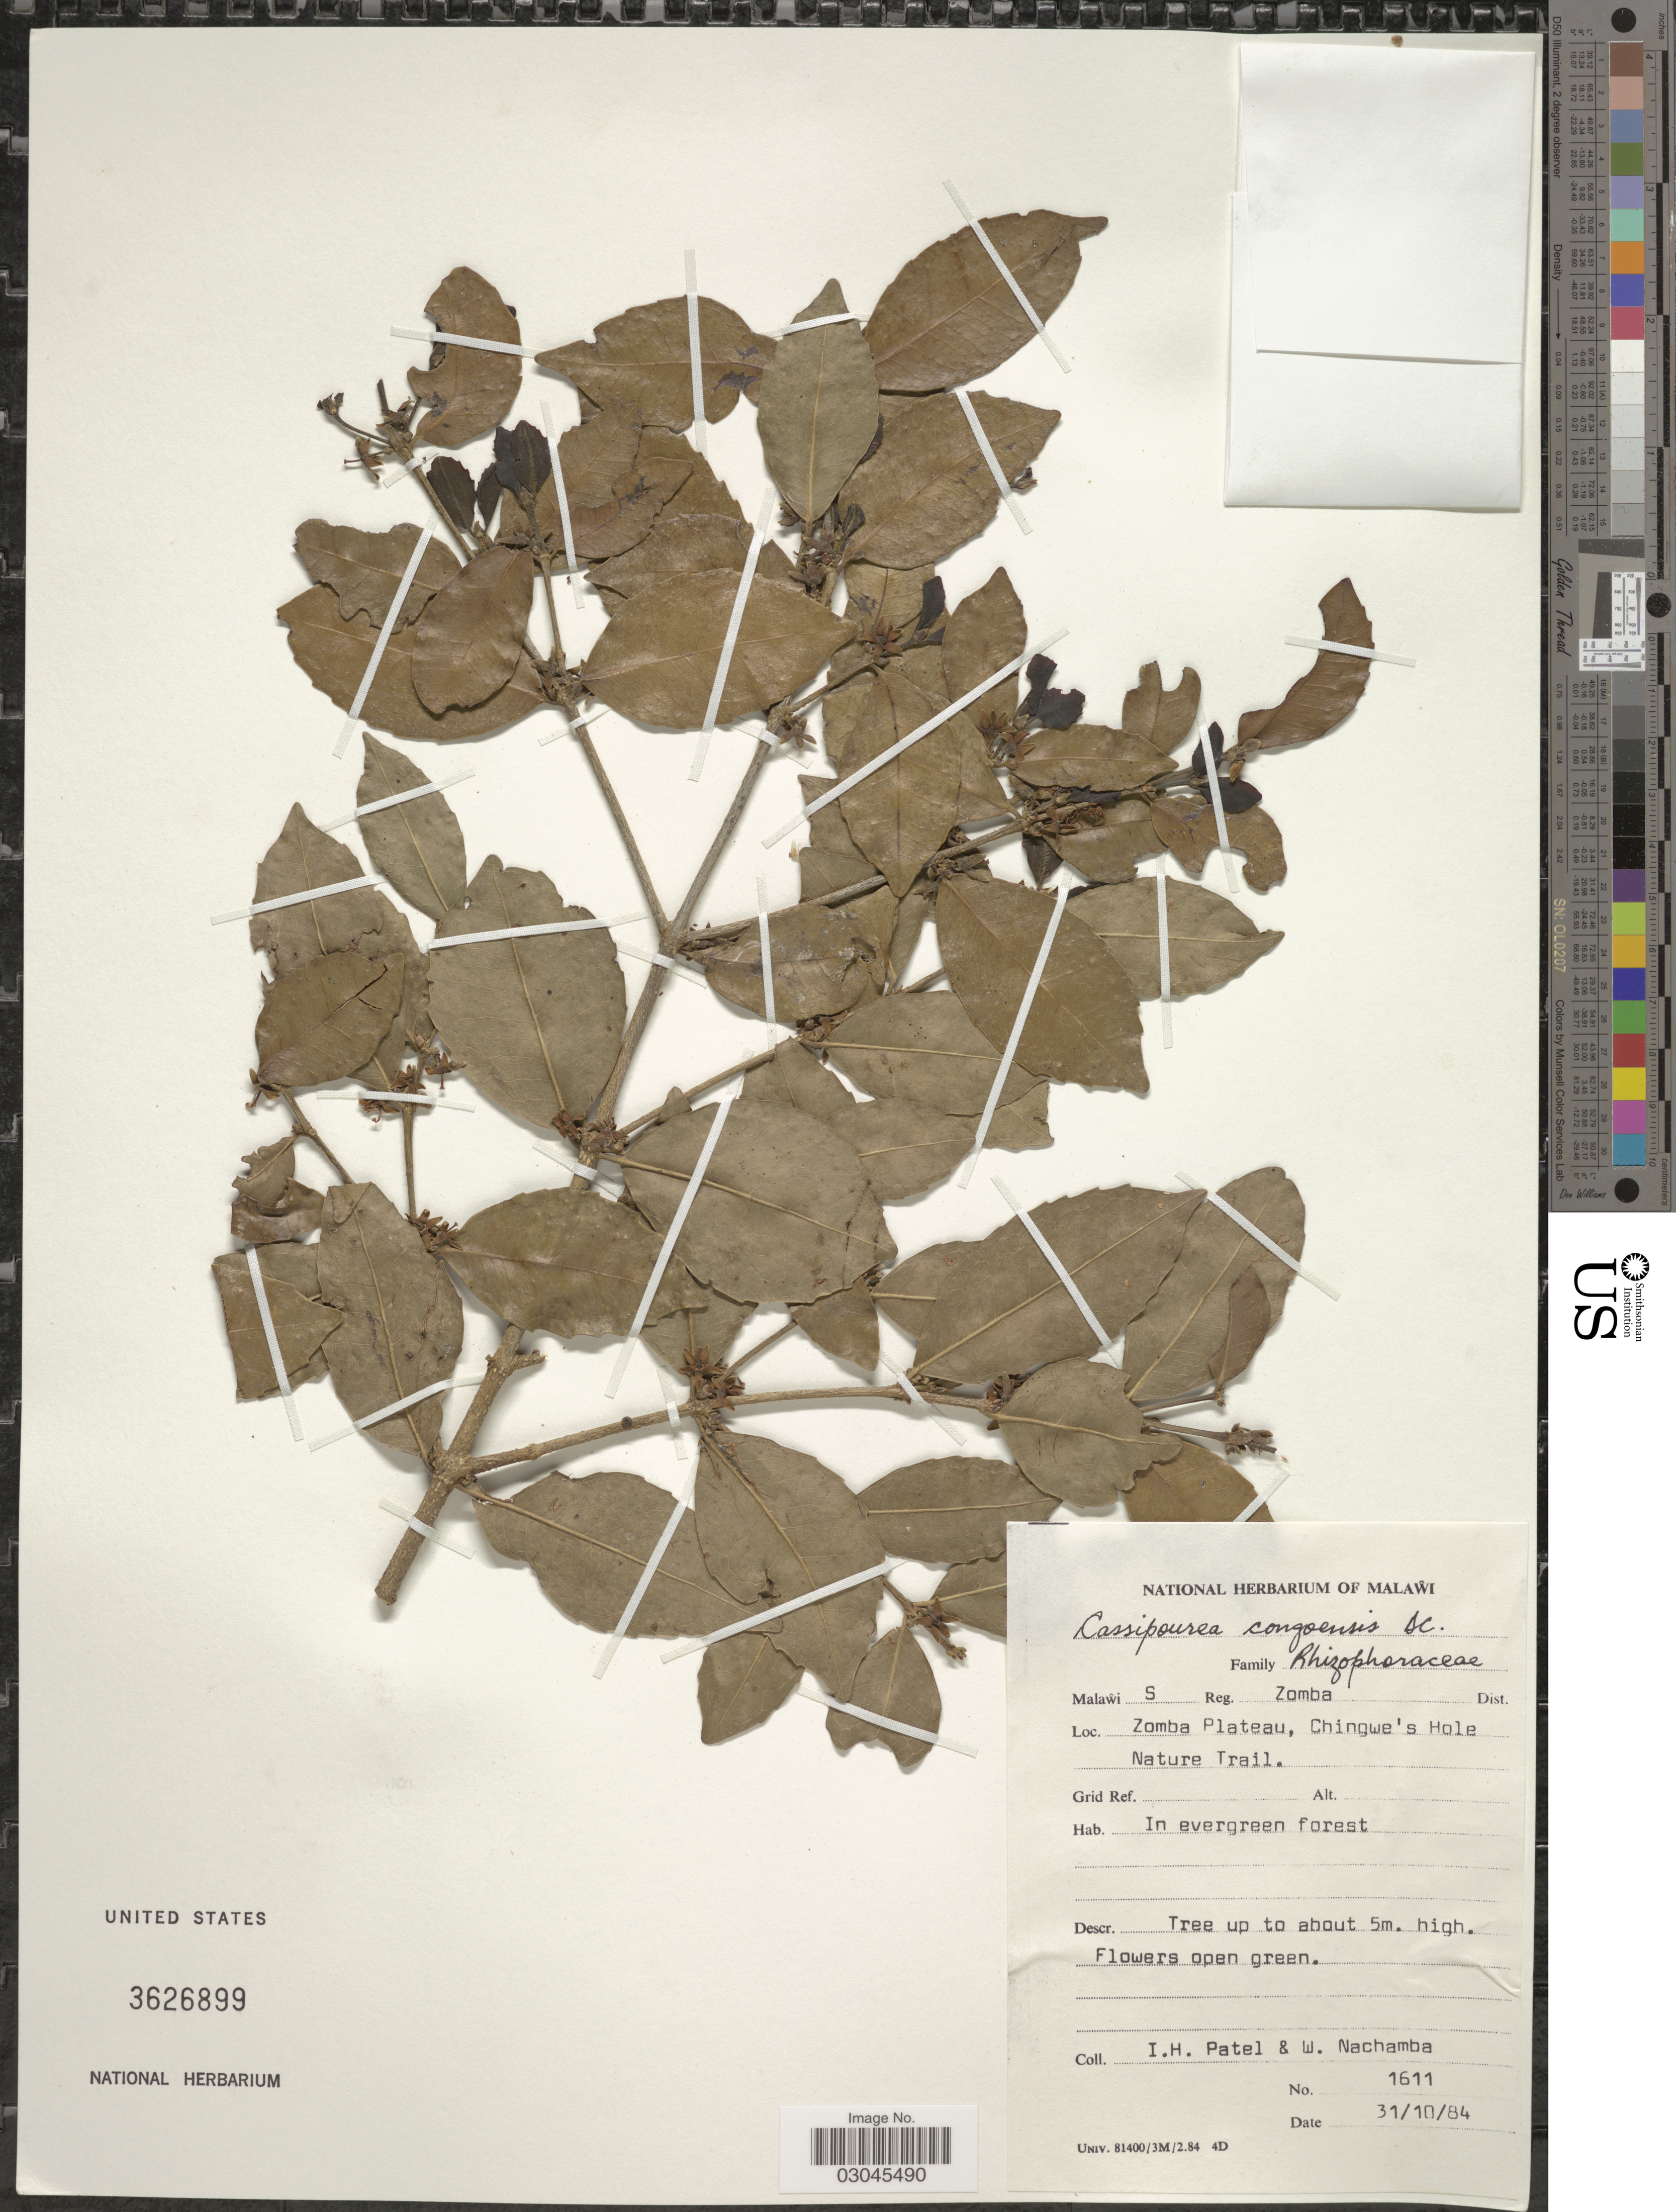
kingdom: Plantae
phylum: Tracheophyta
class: Magnoliopsida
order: Malpighiales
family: Rhizophoraceae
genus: Cassipourea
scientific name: Cassipourea congoensis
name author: R. Br. ex DC.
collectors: I. Patel & W. Nachamba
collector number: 1611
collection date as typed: Transcribed d/m/y: 31/10/84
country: Malawi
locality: S Reg. Zomba Dist. Zomba Platau, Chingwe's Hole Nature Trail.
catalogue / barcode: US 3626899